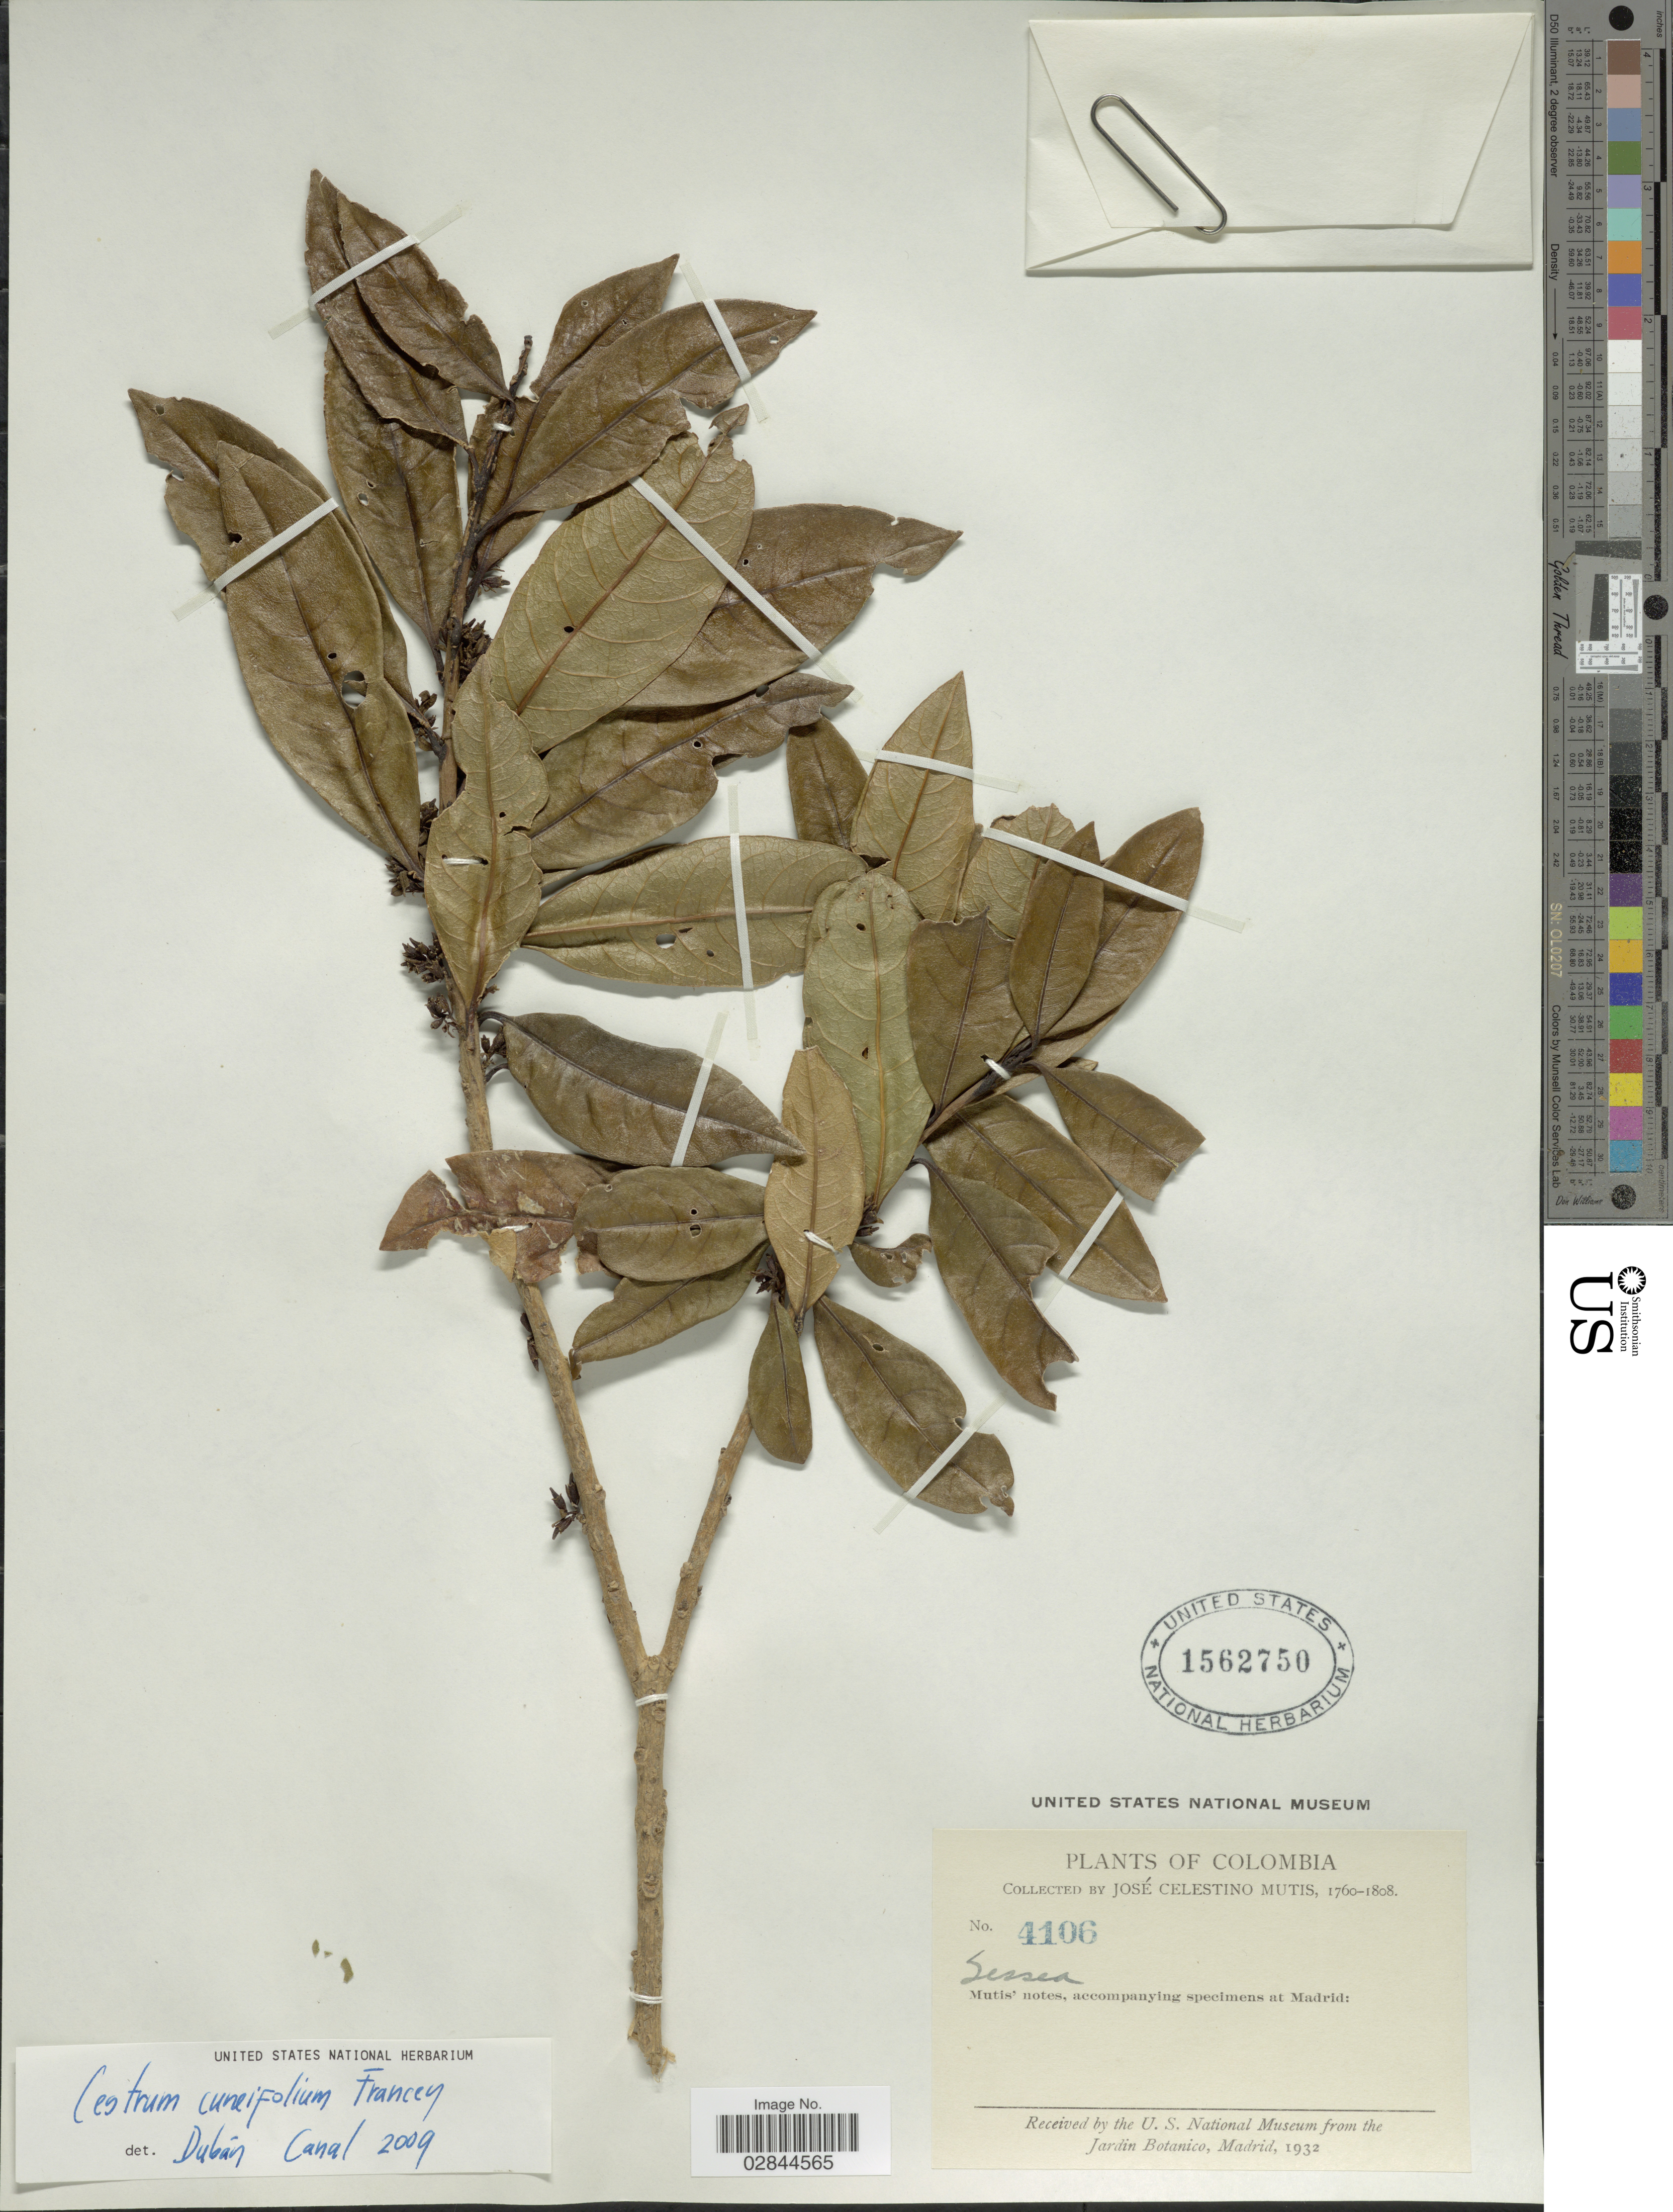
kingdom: Plantae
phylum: Tracheophyta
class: Magnoliopsida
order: Solanales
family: Solanaceae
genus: Cestrum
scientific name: Cestrum cuneifolium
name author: Francey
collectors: J. C. B. Mutis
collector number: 4106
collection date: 1760/1808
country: Colombia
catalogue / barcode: US 1562750